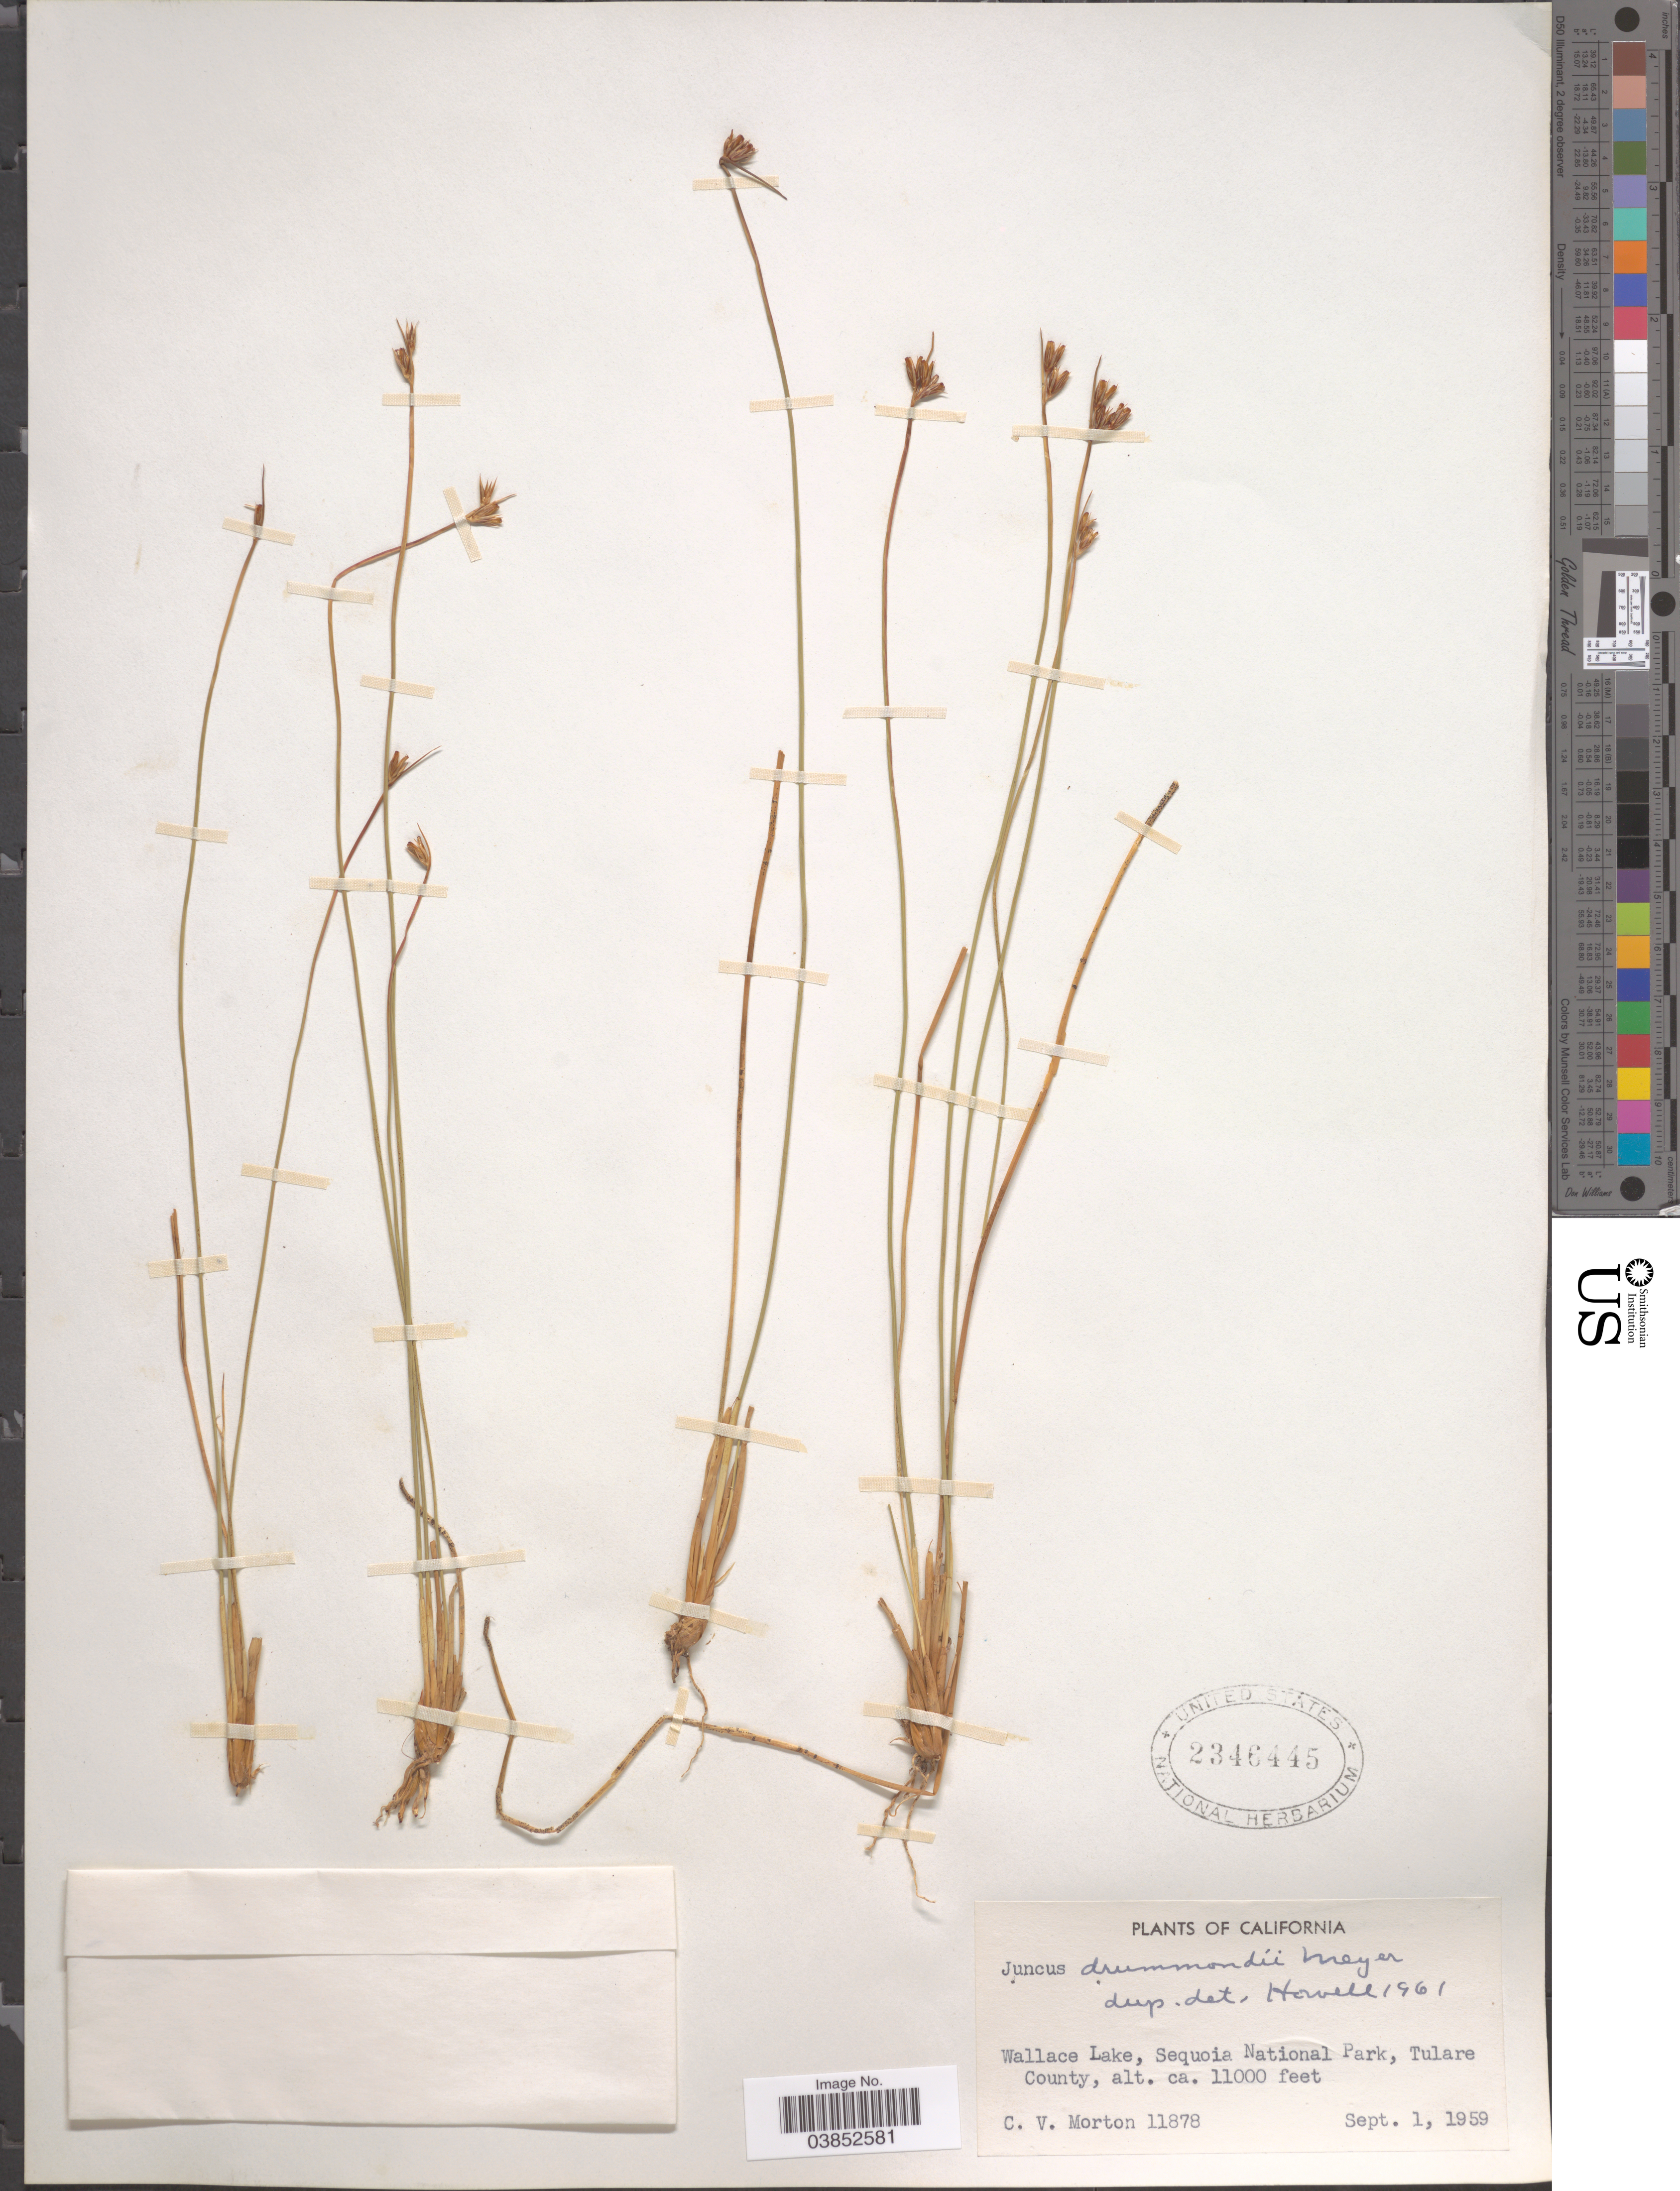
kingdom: Plantae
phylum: Tracheophyta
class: Liliopsida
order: Poales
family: Juncaceae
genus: Juncus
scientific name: Juncus drummondii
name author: E. Mey.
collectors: C. V. Morton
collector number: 11878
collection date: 1959-09-01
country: United States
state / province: California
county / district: Tulare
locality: Wallace Lake, Sequoia National Park, Tulare County.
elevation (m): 3353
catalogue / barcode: US 2346445